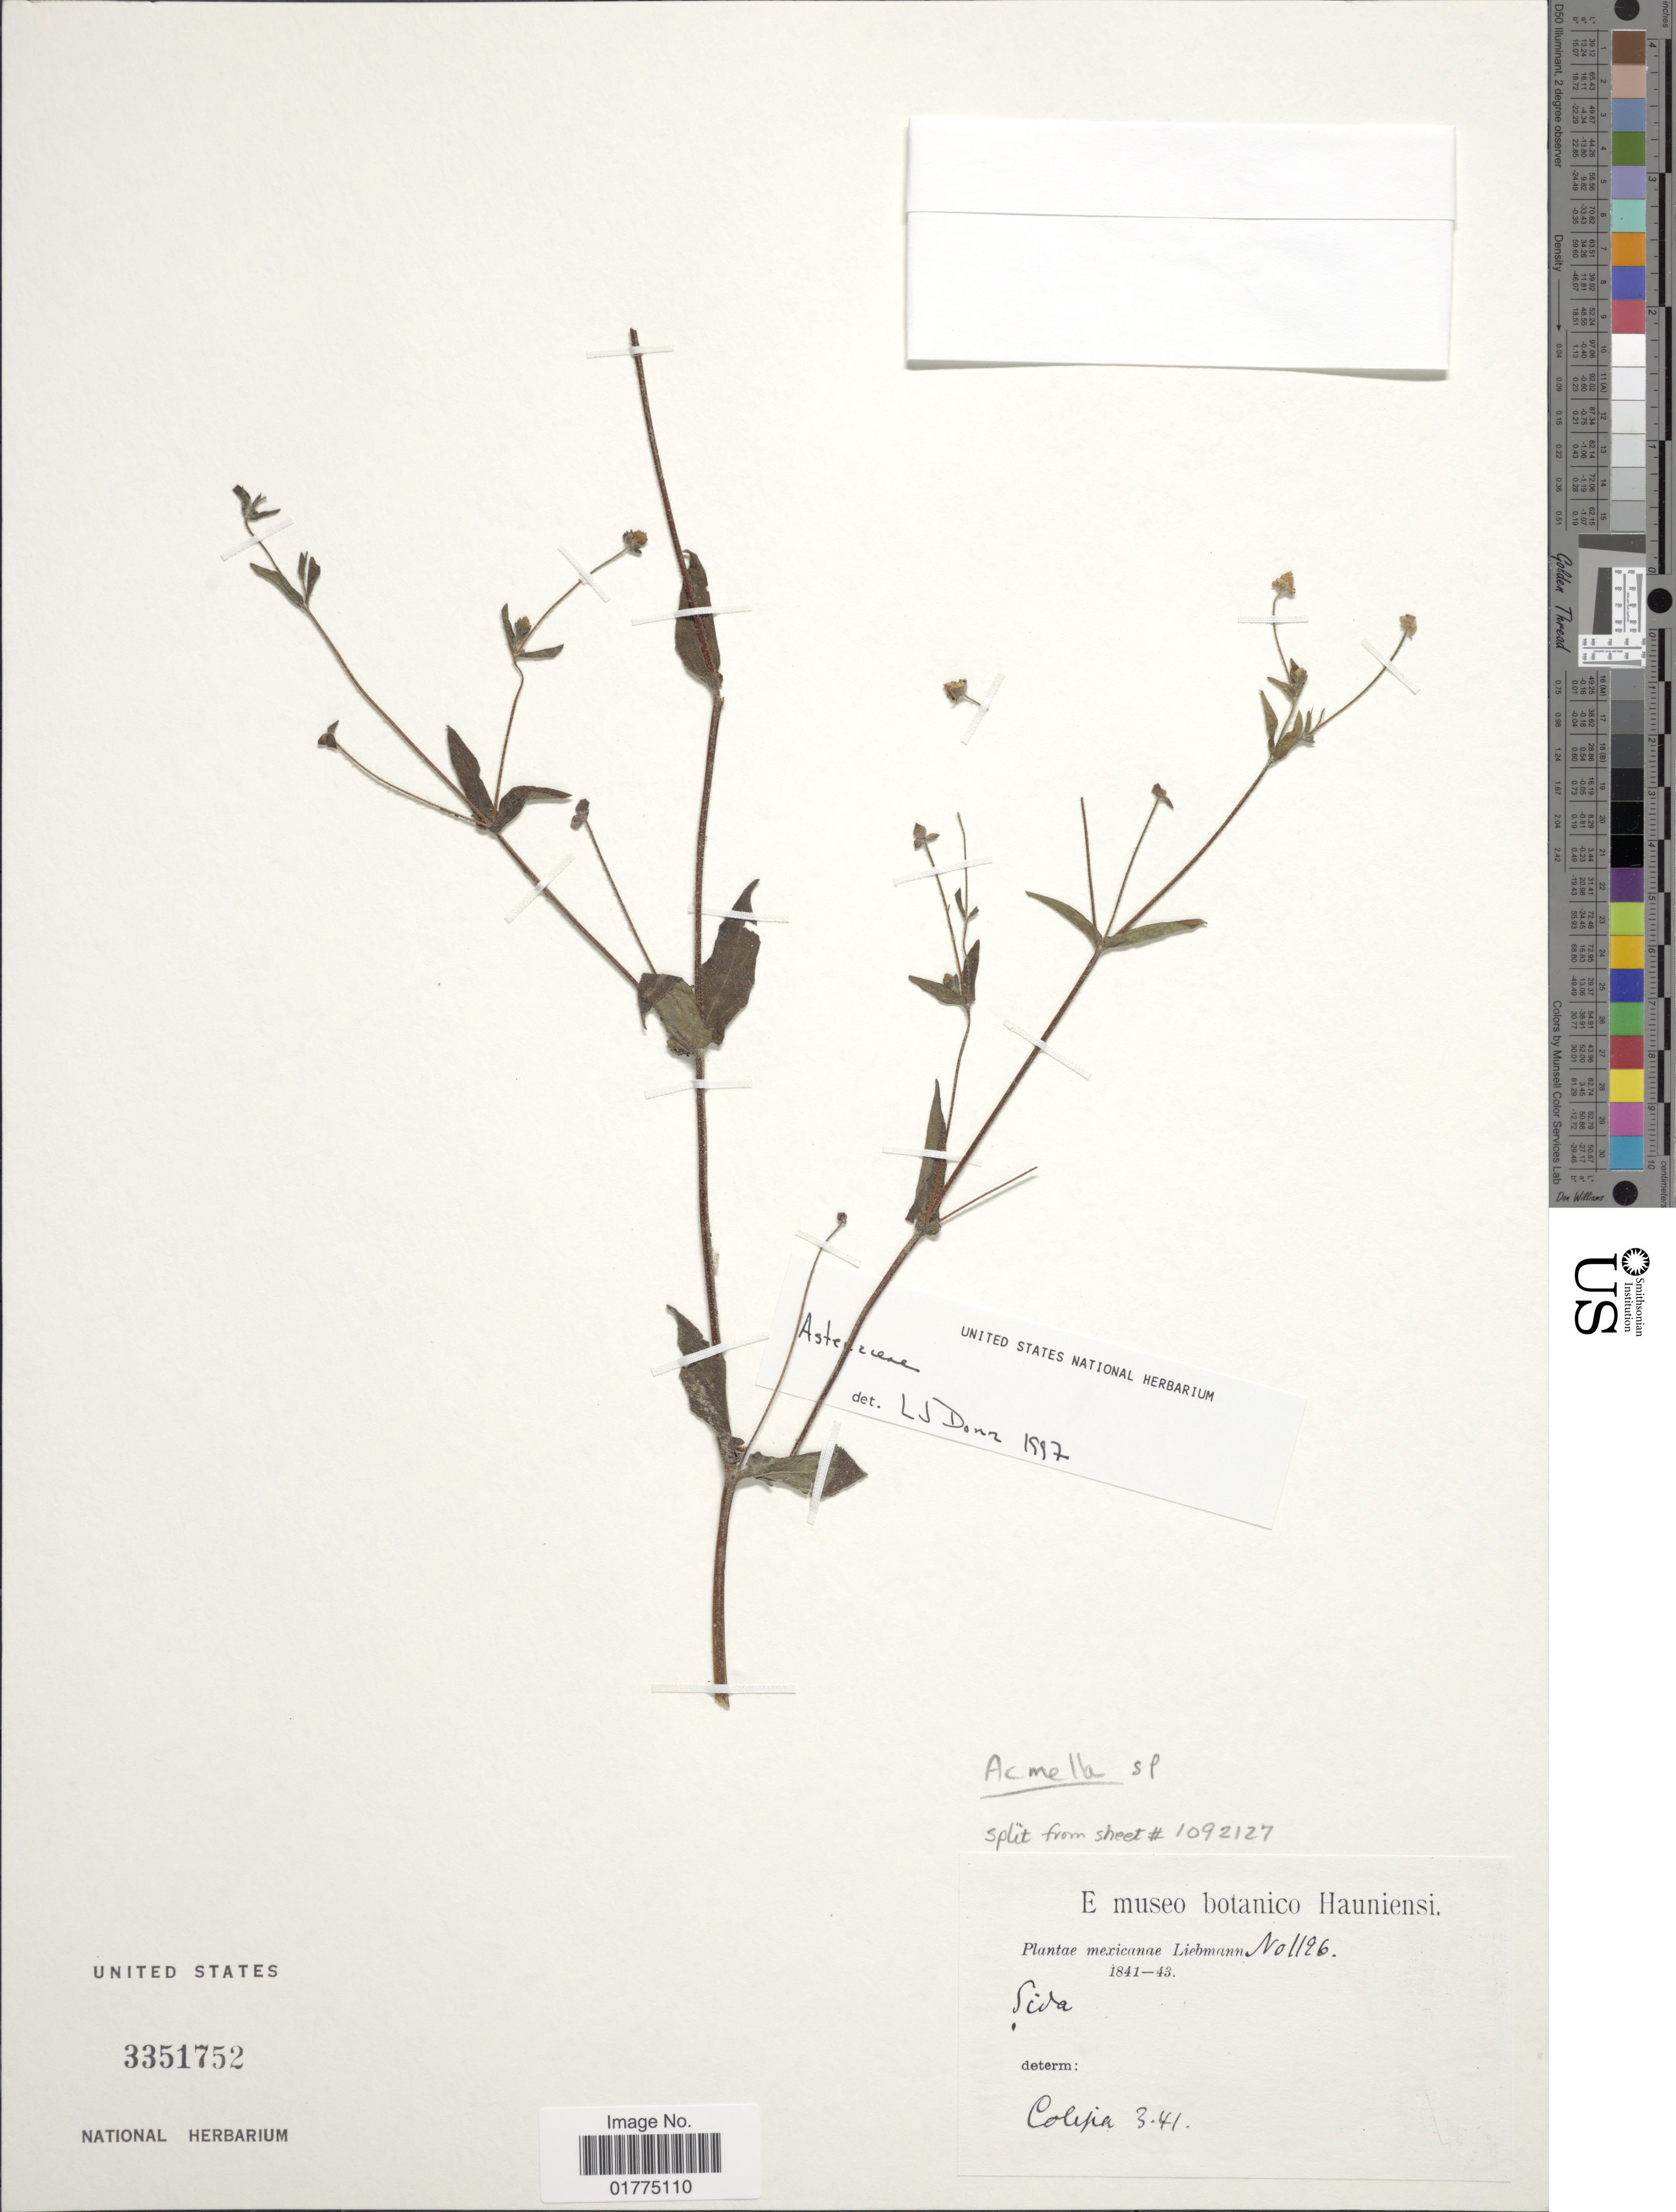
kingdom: Plantae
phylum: Tracheophyta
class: Magnoliopsida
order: Asterales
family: Asteraceae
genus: Acmella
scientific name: Acmella sp.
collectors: Liebmann, --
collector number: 1196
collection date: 1841/1843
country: Mexico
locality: Colipa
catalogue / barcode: US 3351752